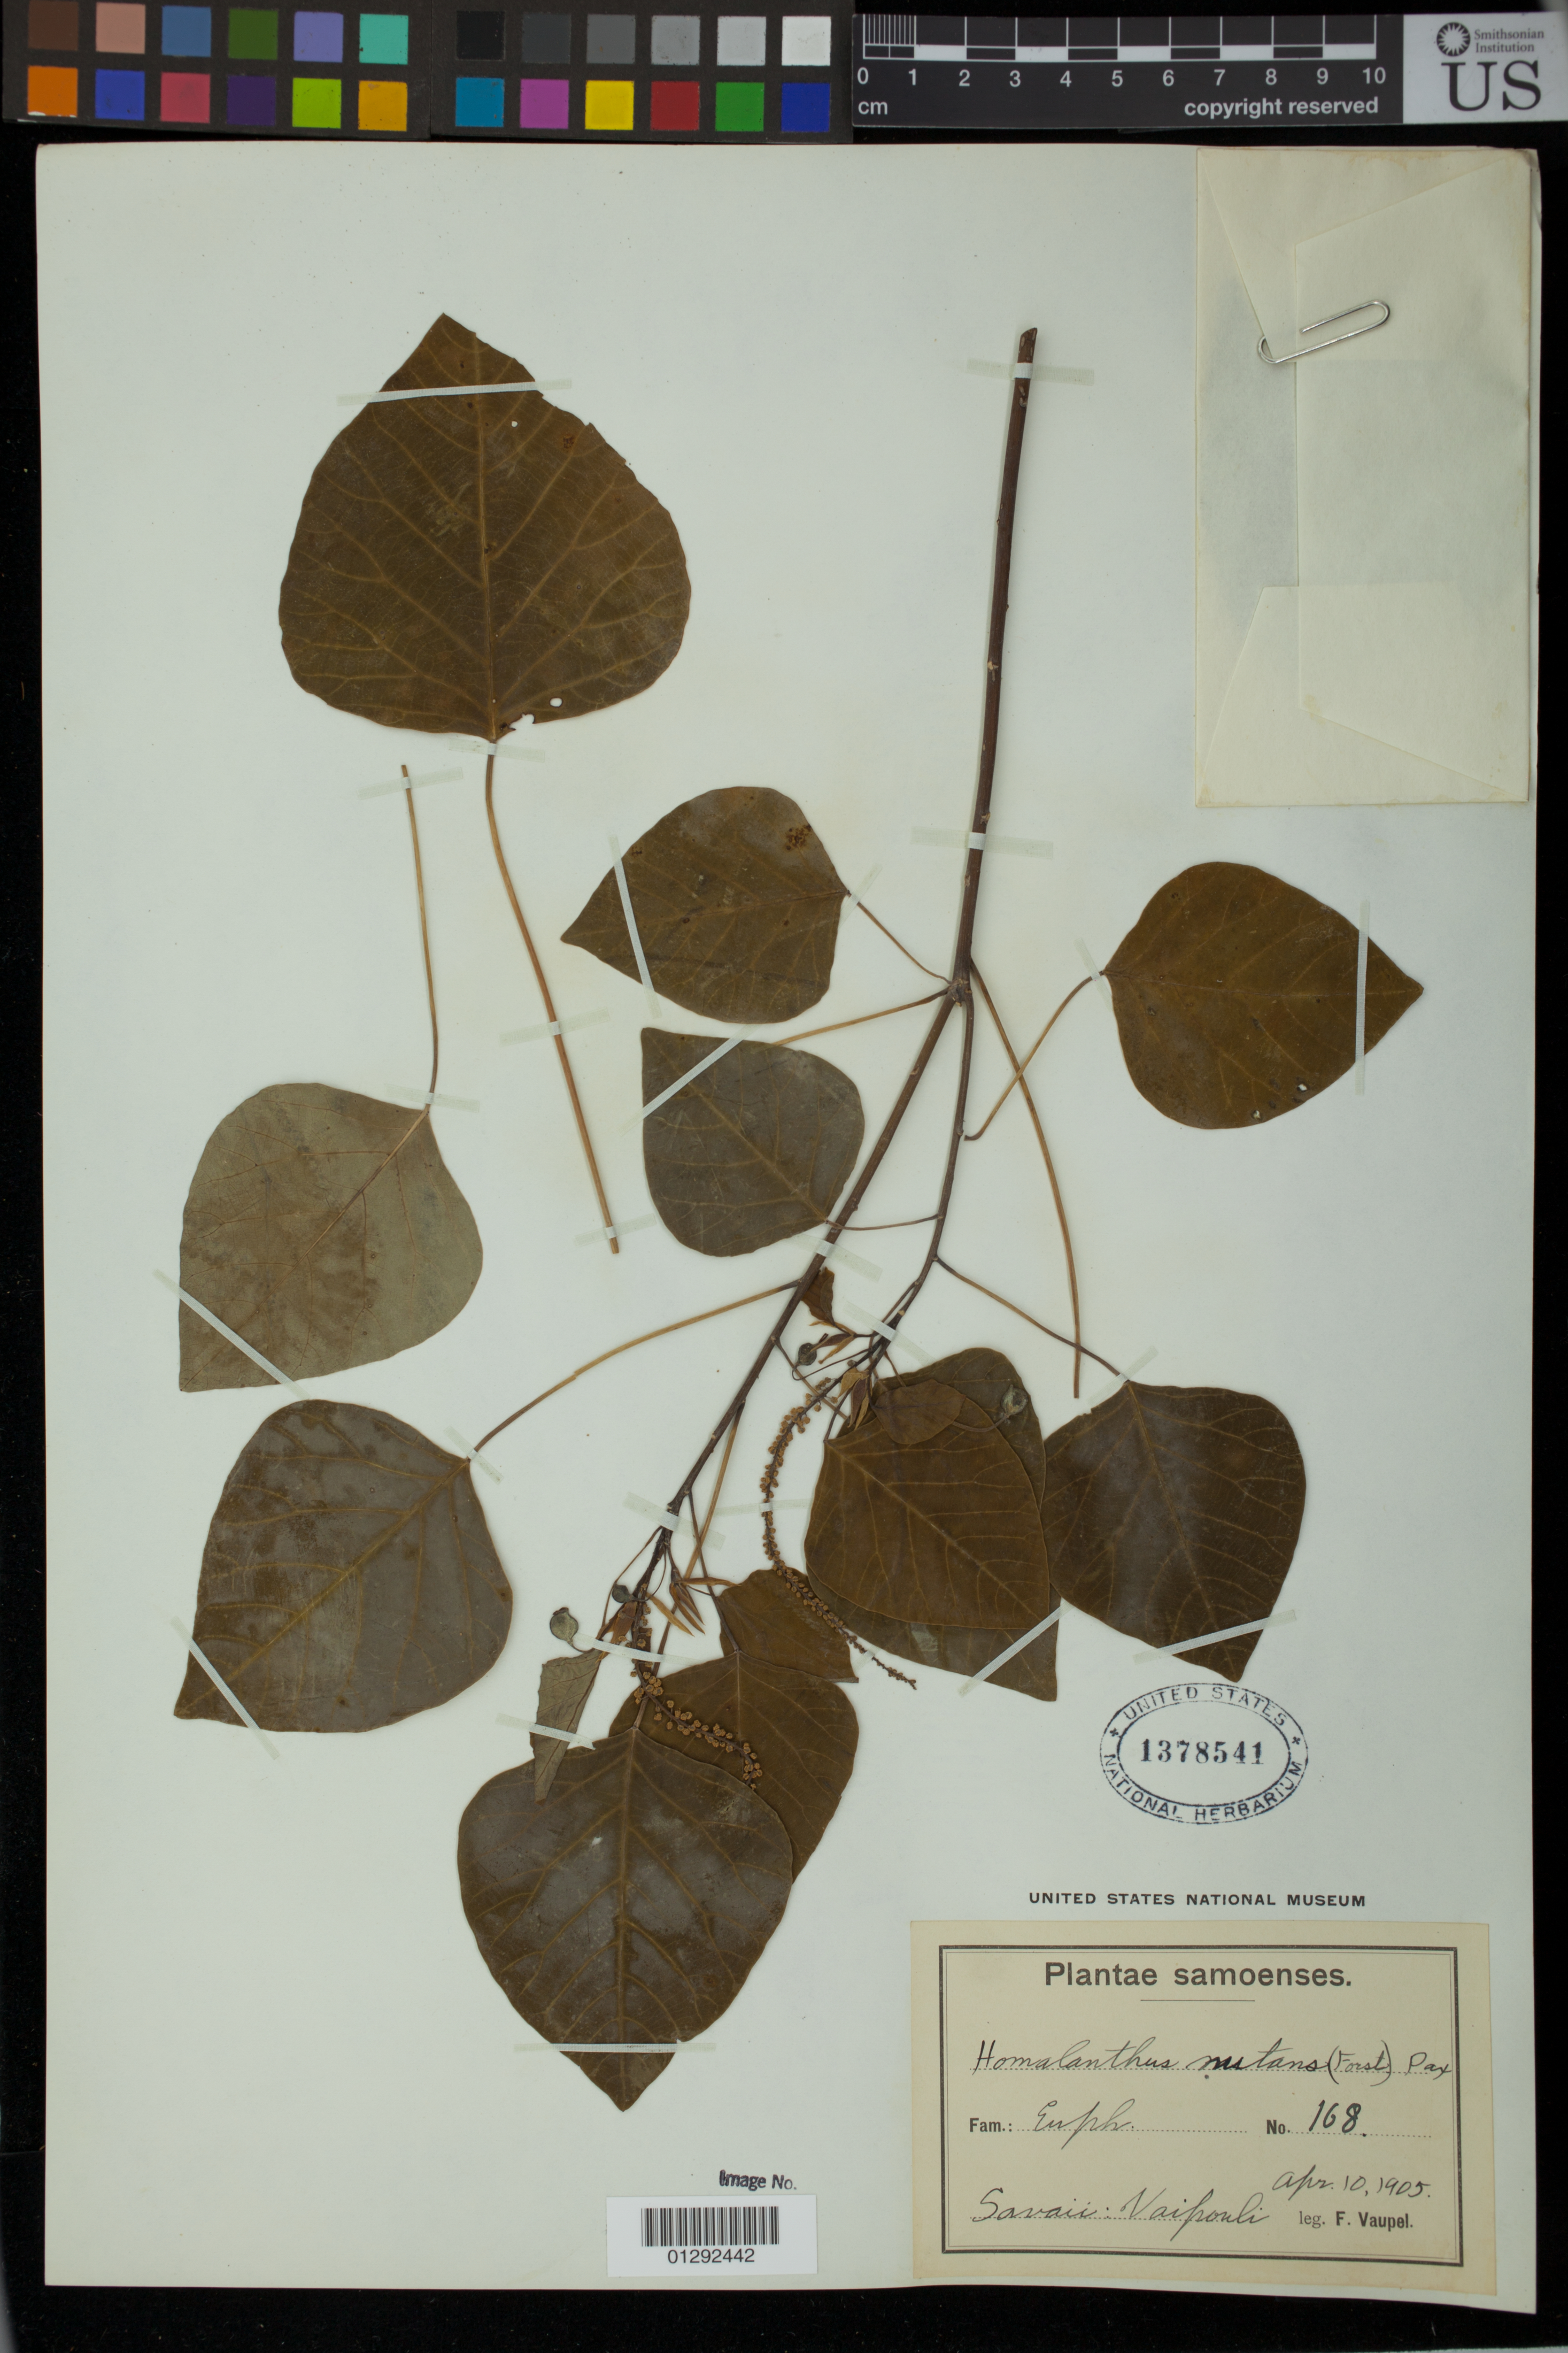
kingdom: Plantae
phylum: Tracheophyta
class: Magnoliopsida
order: Malpighiales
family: Euphorbiaceae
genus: Homalanthus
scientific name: Homalanthus nutans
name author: (G. Forst.) Guill.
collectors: F. Vaupel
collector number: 168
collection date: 1905-04-10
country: Samoa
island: Savai'i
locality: Vaipouli, Savai'i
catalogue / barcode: US 1378541